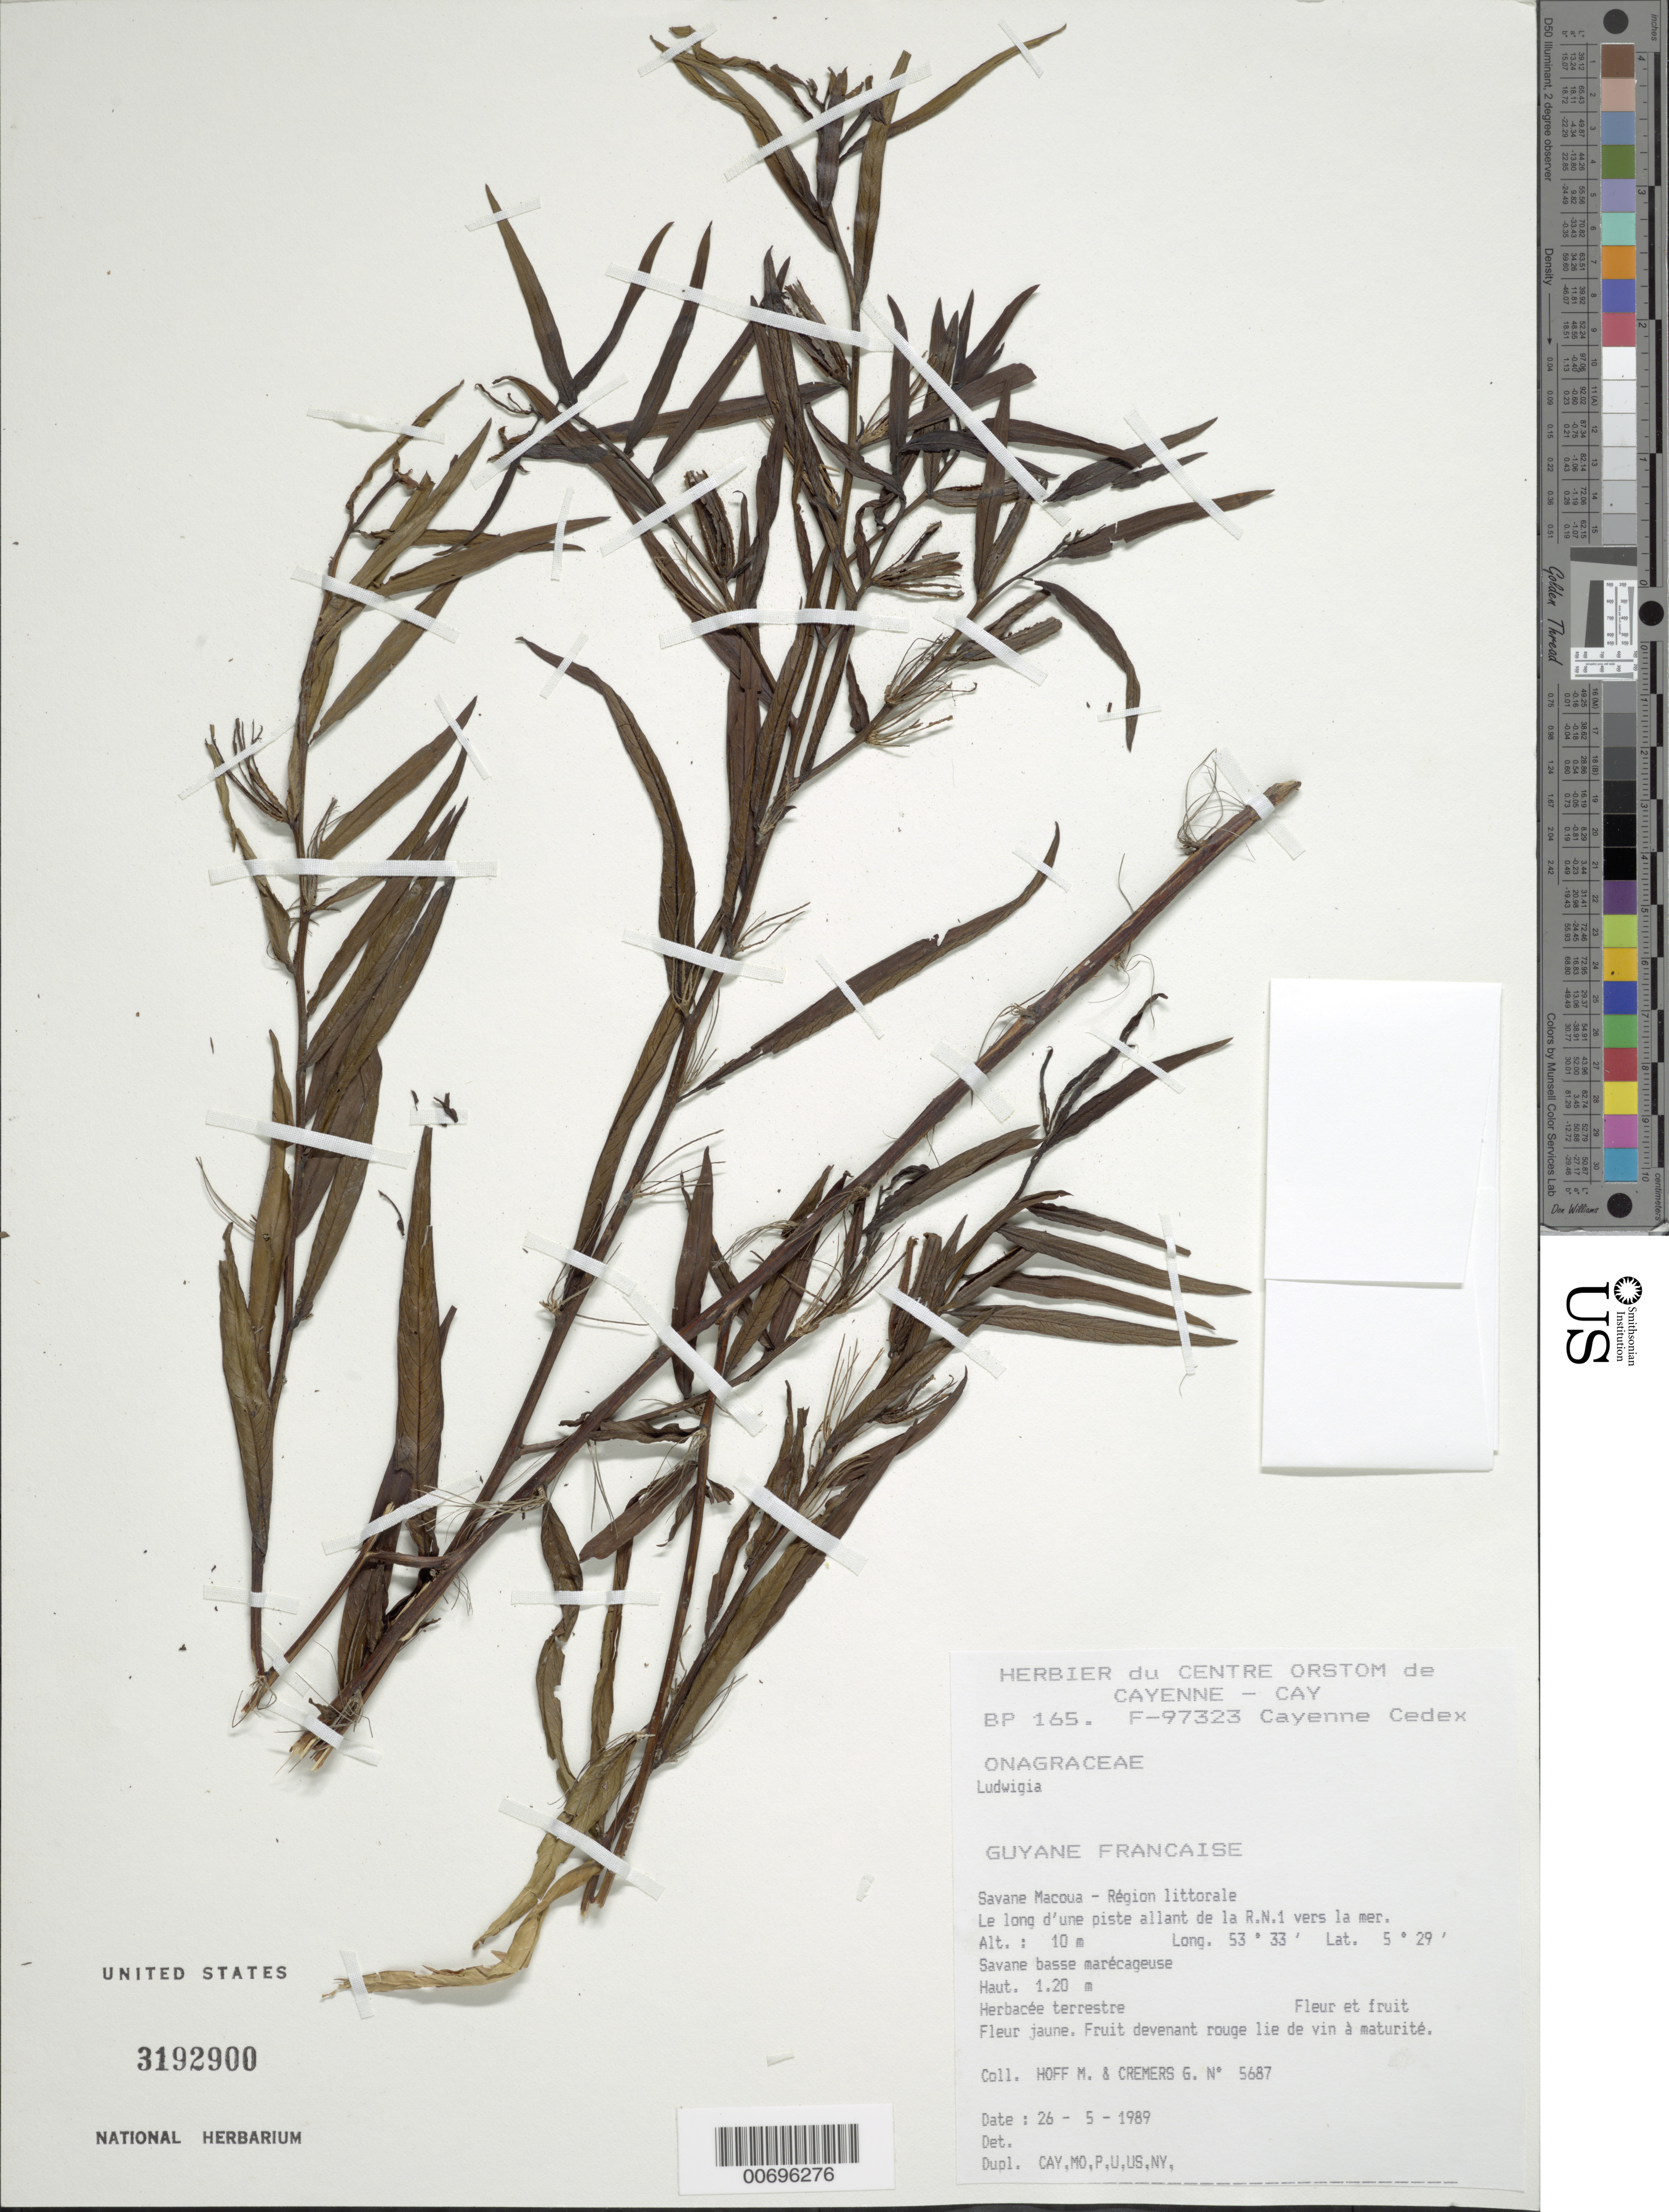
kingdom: Plantae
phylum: Tracheophyta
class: Magnoliopsida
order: Myrtales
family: Onagraceae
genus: Ludwigia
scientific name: Ludwigia sp.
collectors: M. Hoff & G. Cremers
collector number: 5687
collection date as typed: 26-May-89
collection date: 1989-05-26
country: French Guiana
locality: Savane Macoua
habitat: Low marshy savanna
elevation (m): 10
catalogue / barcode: US 3192900